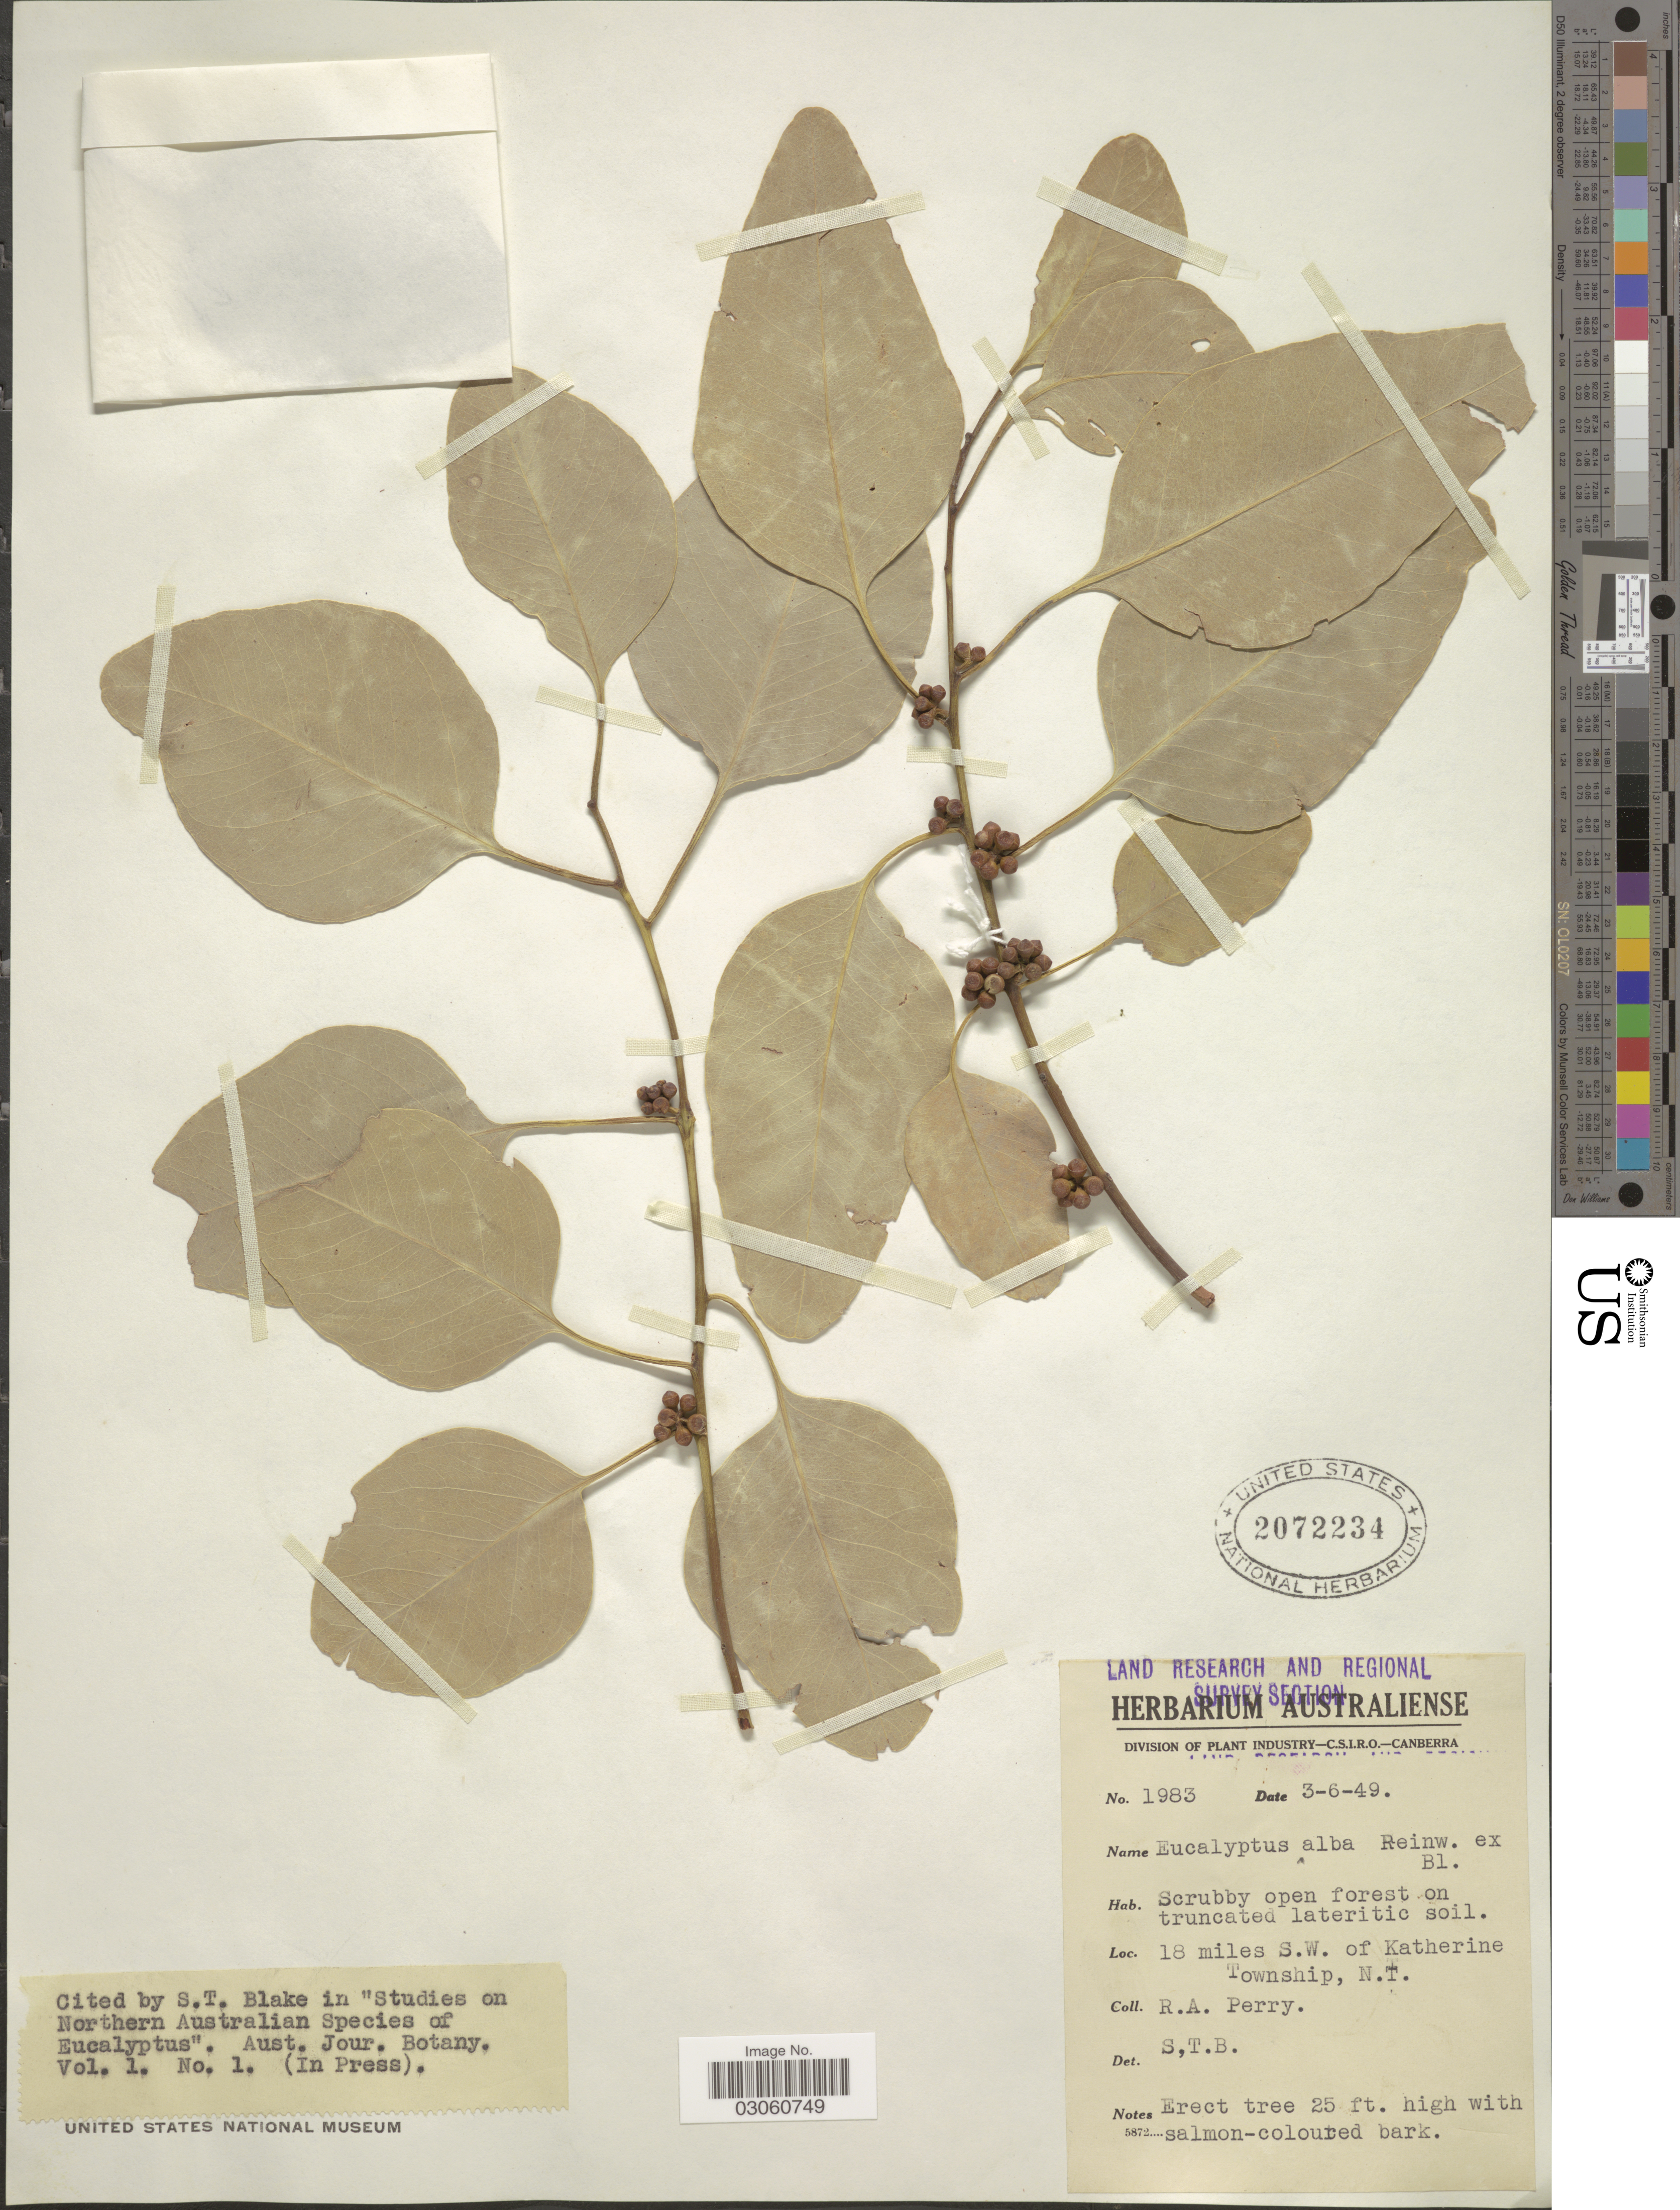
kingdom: Plantae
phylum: Tracheophyta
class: Magnoliopsida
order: Myrtales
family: Myrtaceae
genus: Eucalyptus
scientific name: Eucalyptus alba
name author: Reinw.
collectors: Perry, R. A.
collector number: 1983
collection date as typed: Transcribed d/m/y: 3/6/49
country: Australia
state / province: Northern Territory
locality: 18 miles S.W. of Katherine Township, N.T.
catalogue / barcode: US 2072234